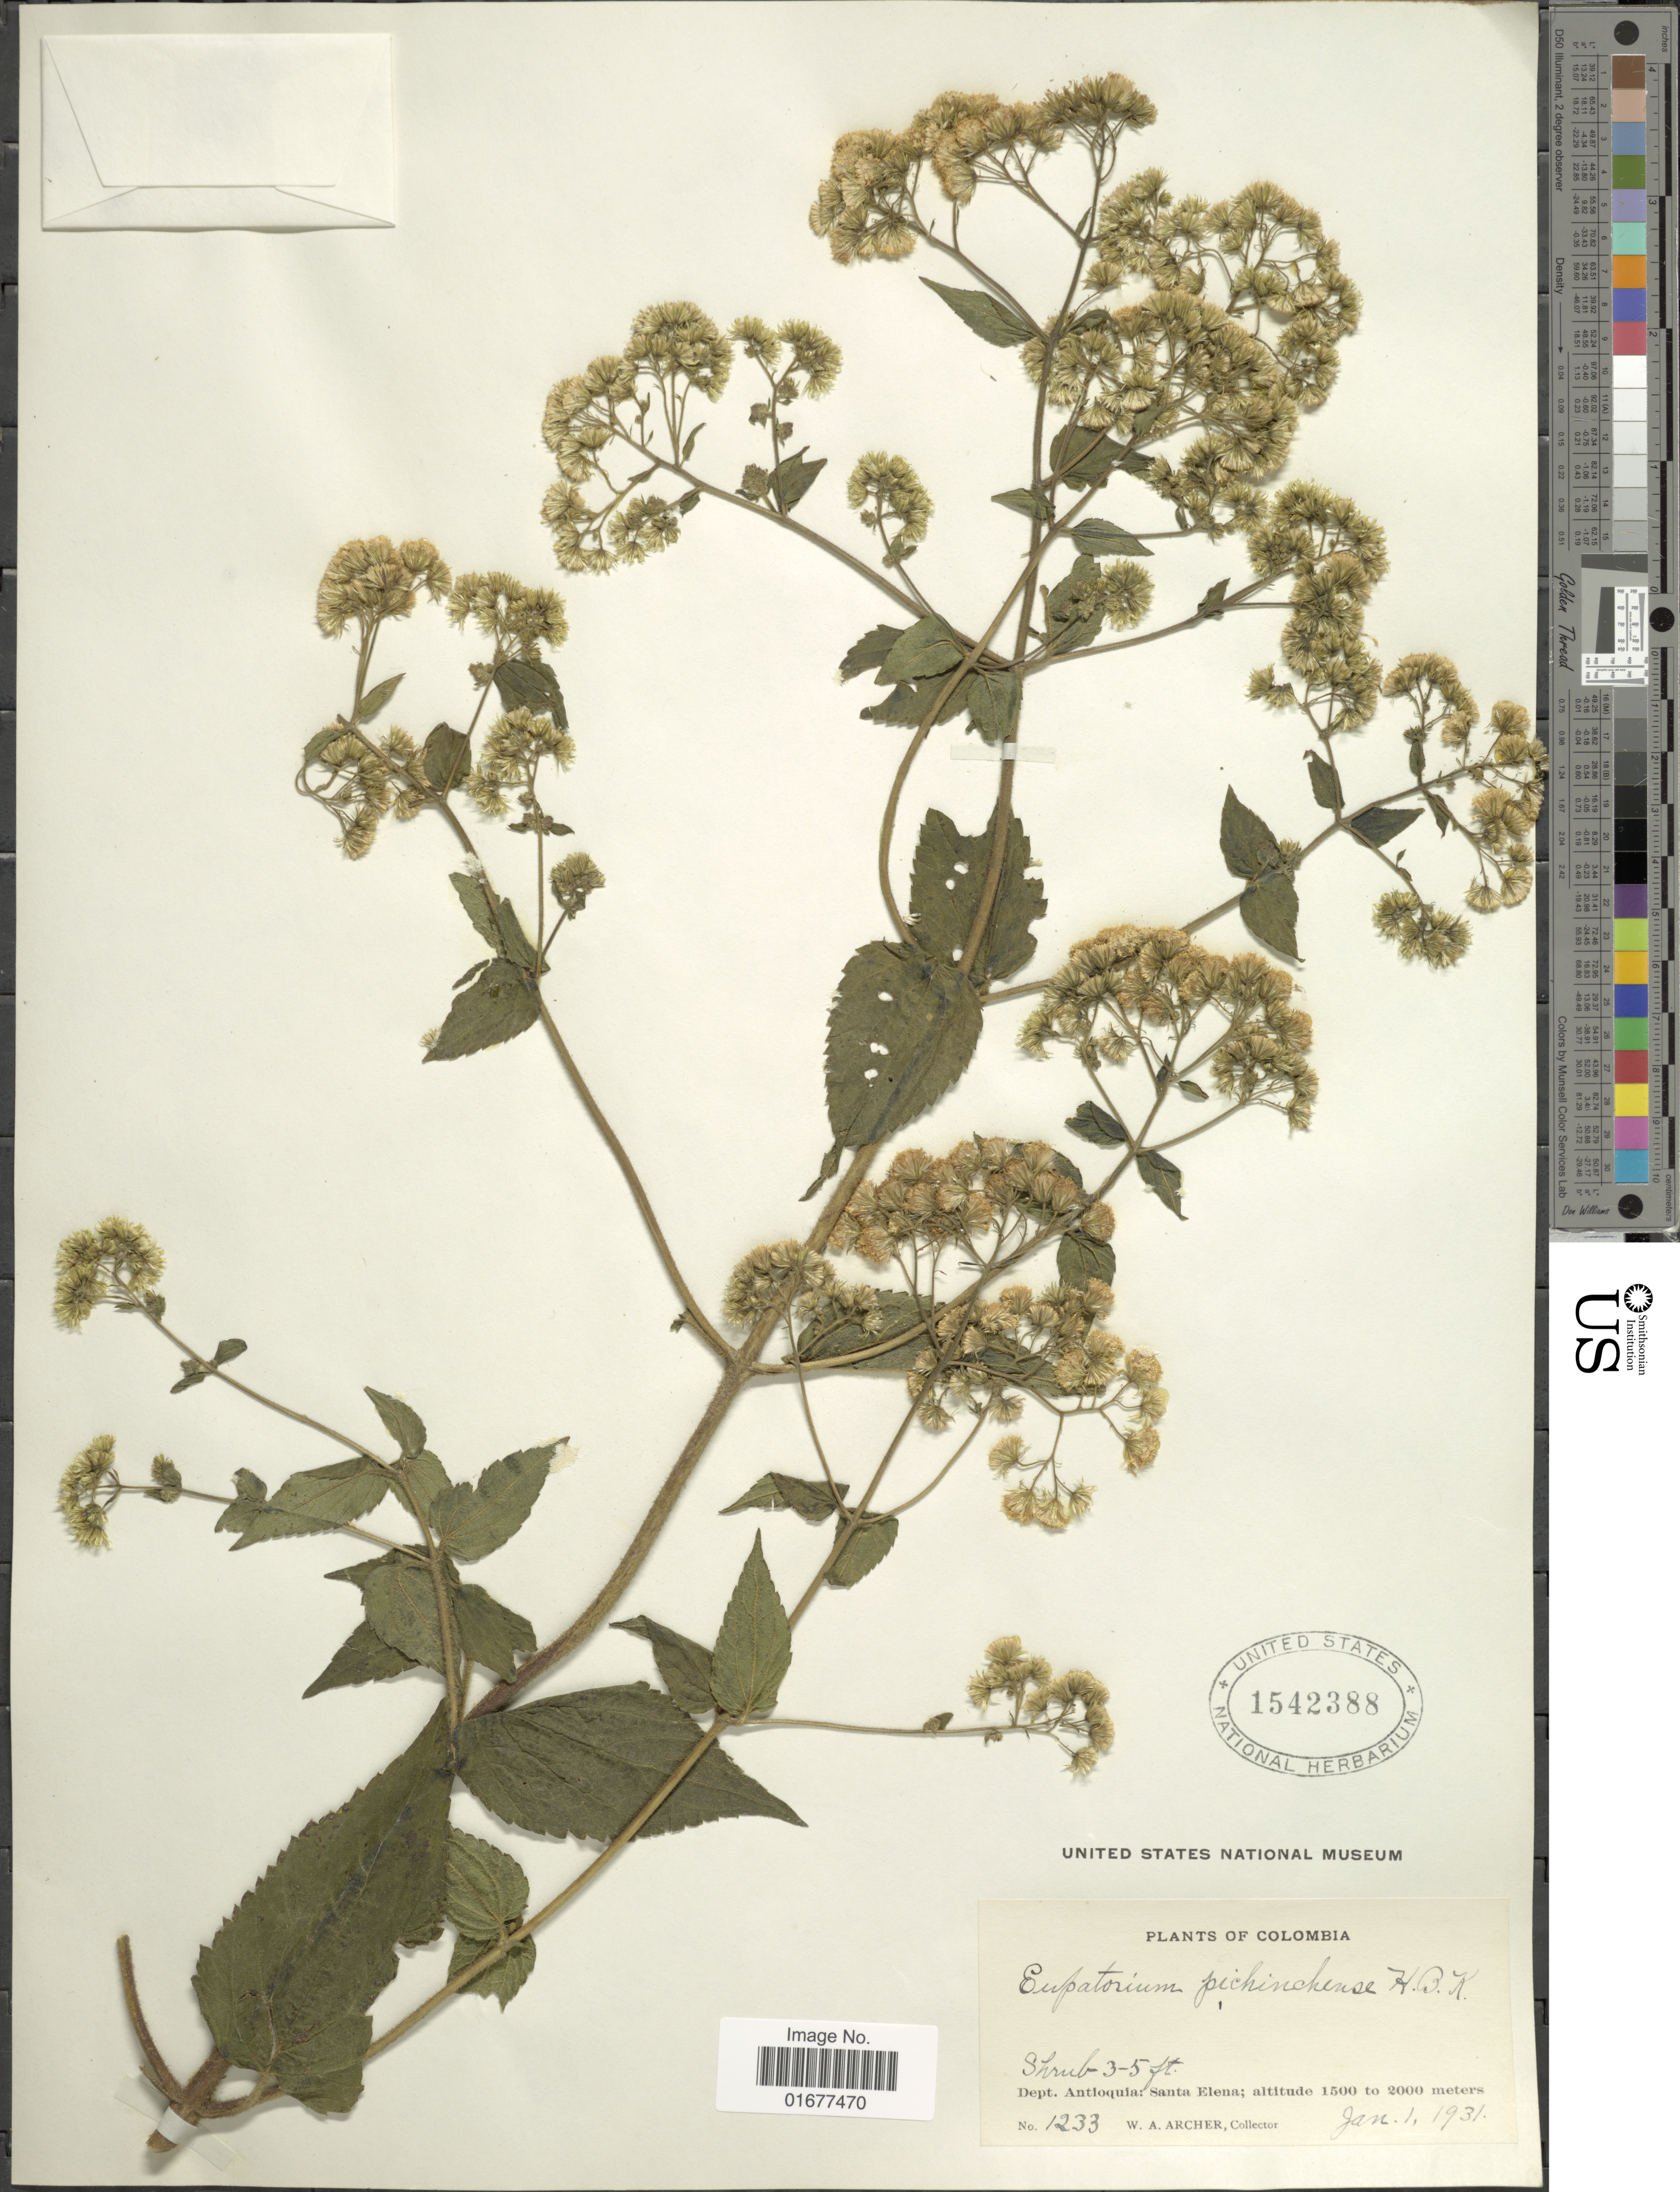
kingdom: Plantae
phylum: Tracheophyta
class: Magnoliopsida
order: Asterales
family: Asteraceae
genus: Ageratina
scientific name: Ageratina pichinchensis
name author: (Kunth) R.M. King & H. Rob.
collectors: W. A. Archer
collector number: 1233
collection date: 1931-01-01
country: Colombia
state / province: Antioquia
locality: Santa Elena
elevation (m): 1500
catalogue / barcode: US 1542388